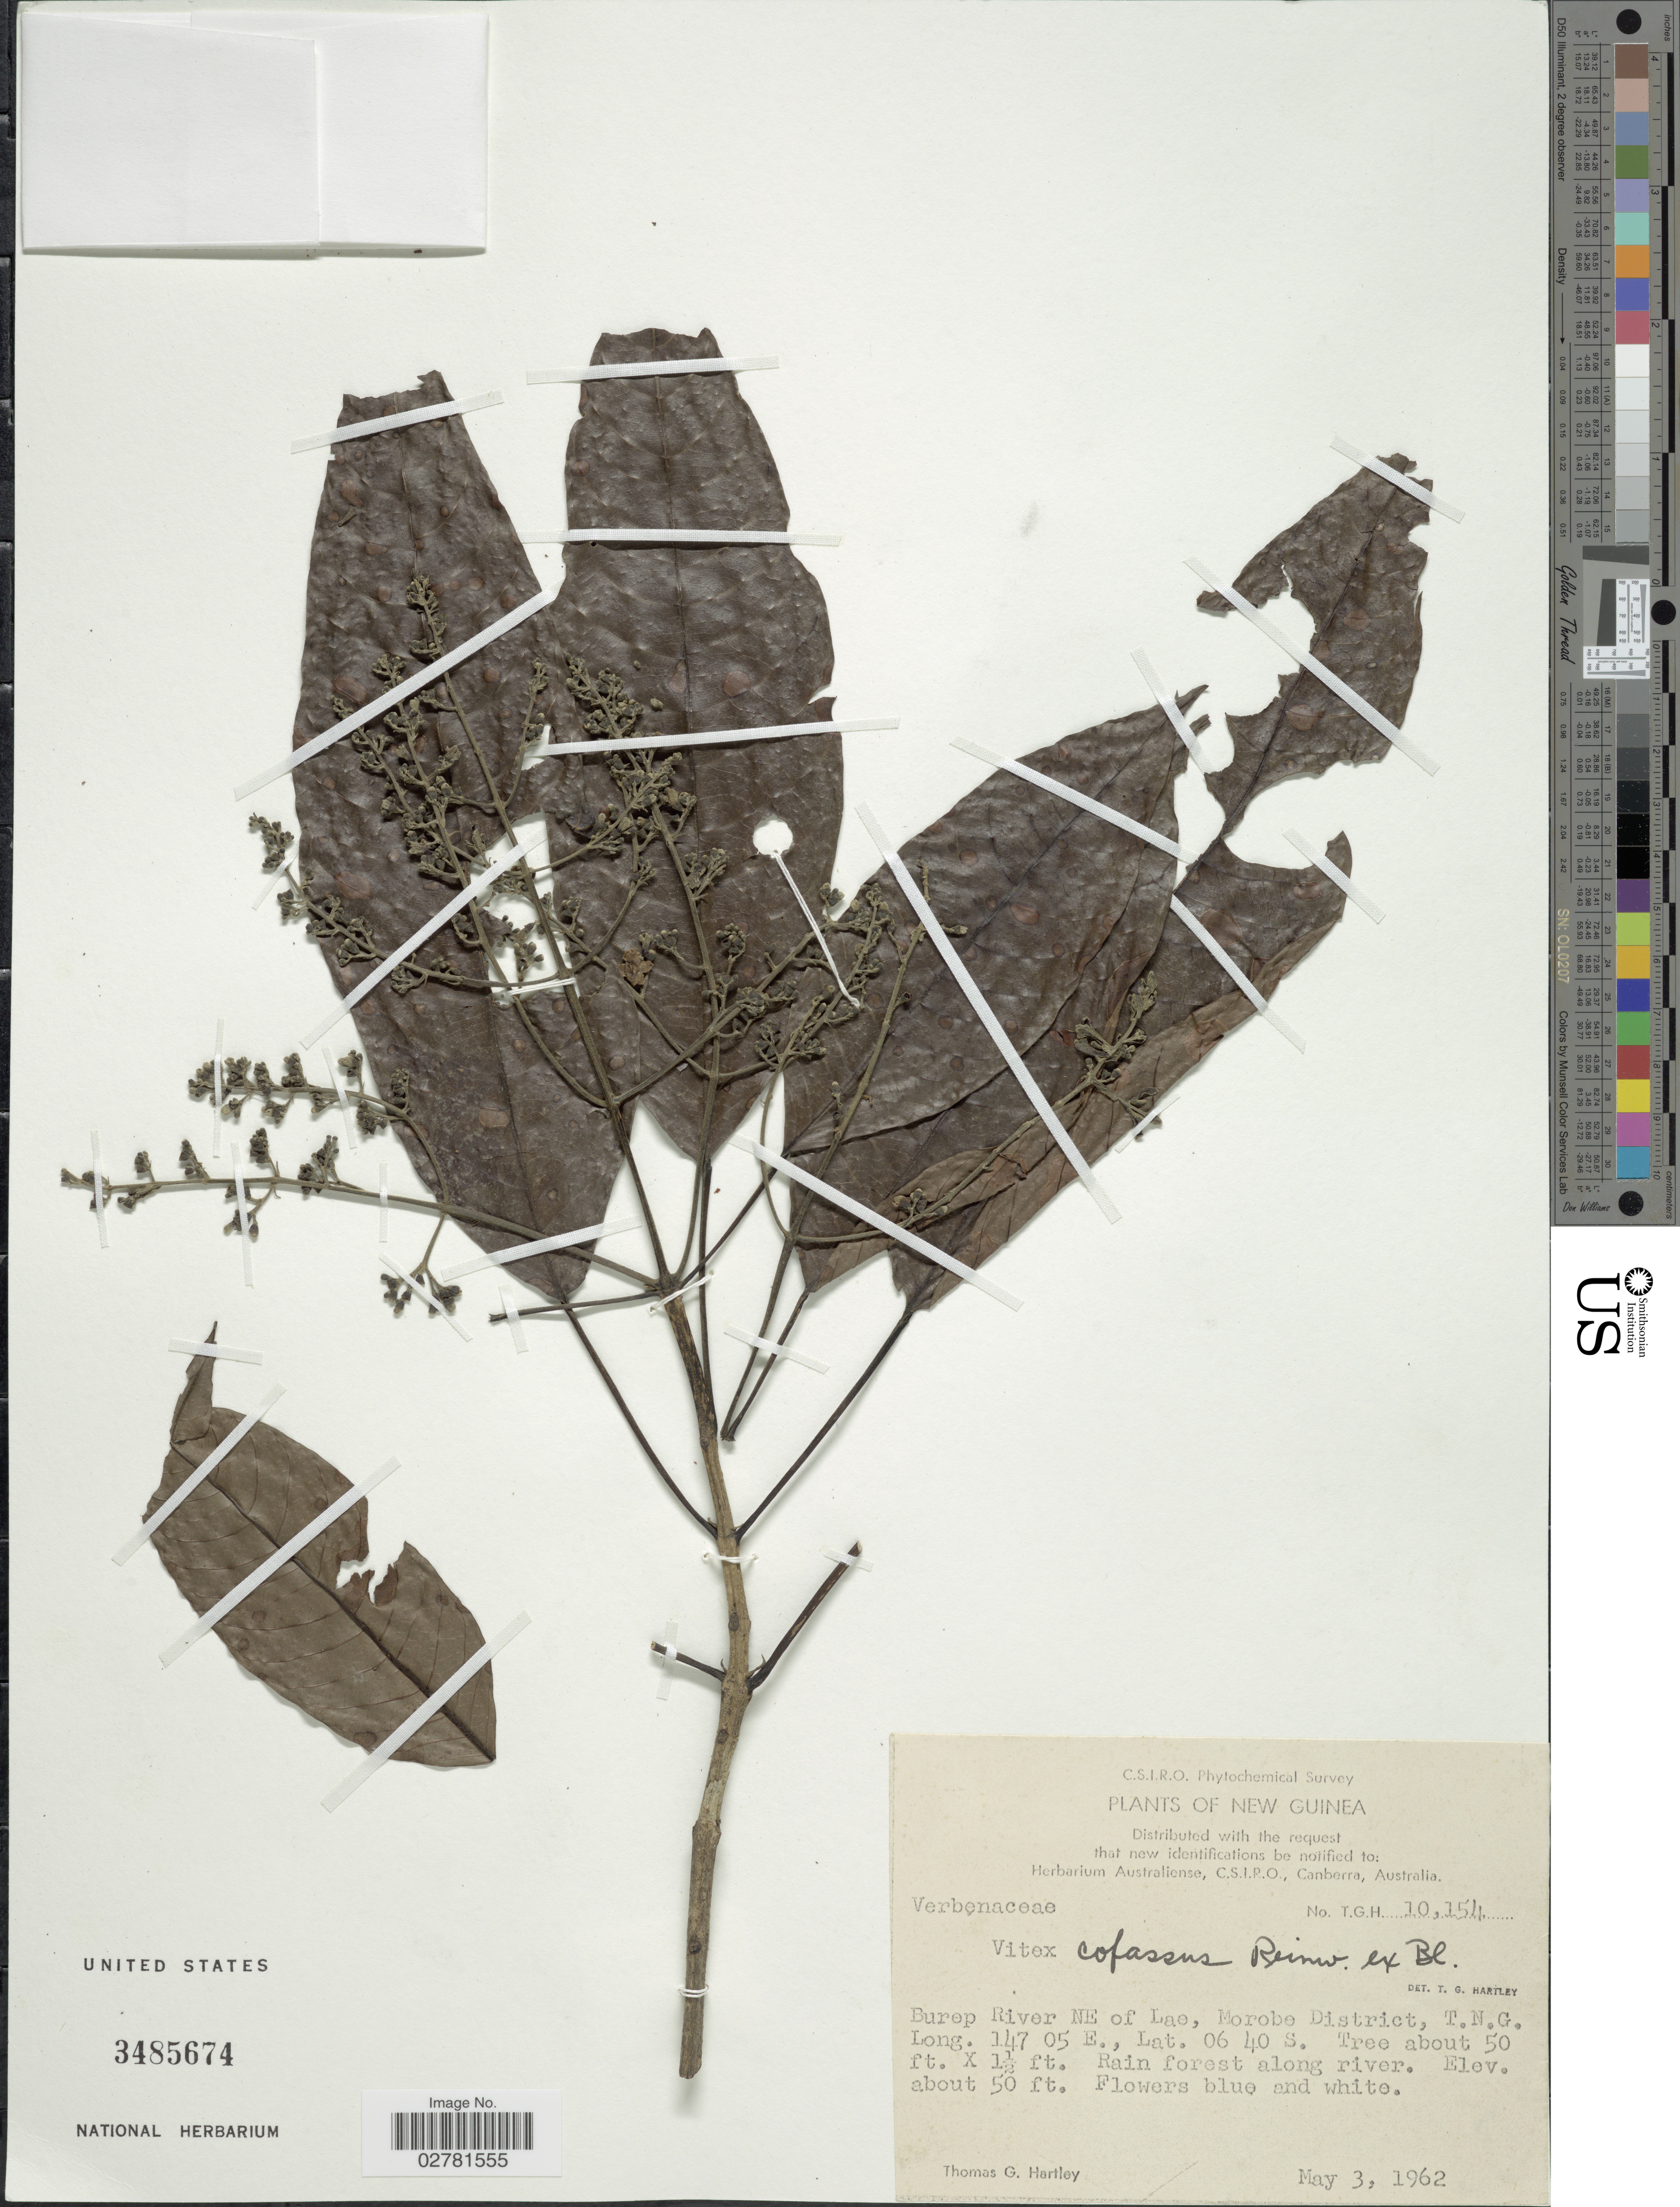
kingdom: Plantae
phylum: Tracheophyta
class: Magnoliopsida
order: Lamiales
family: Lamiaceae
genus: Vitex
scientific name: Vitex cofassus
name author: Reinw. ex Blume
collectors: T. G. Hartley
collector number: TGH10154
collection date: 1962-05-03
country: Papua New Guinea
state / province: Morobe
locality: New Guinea. Burep River NE of Lae, Morobe District, T.N.G.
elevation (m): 15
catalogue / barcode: US 3485674